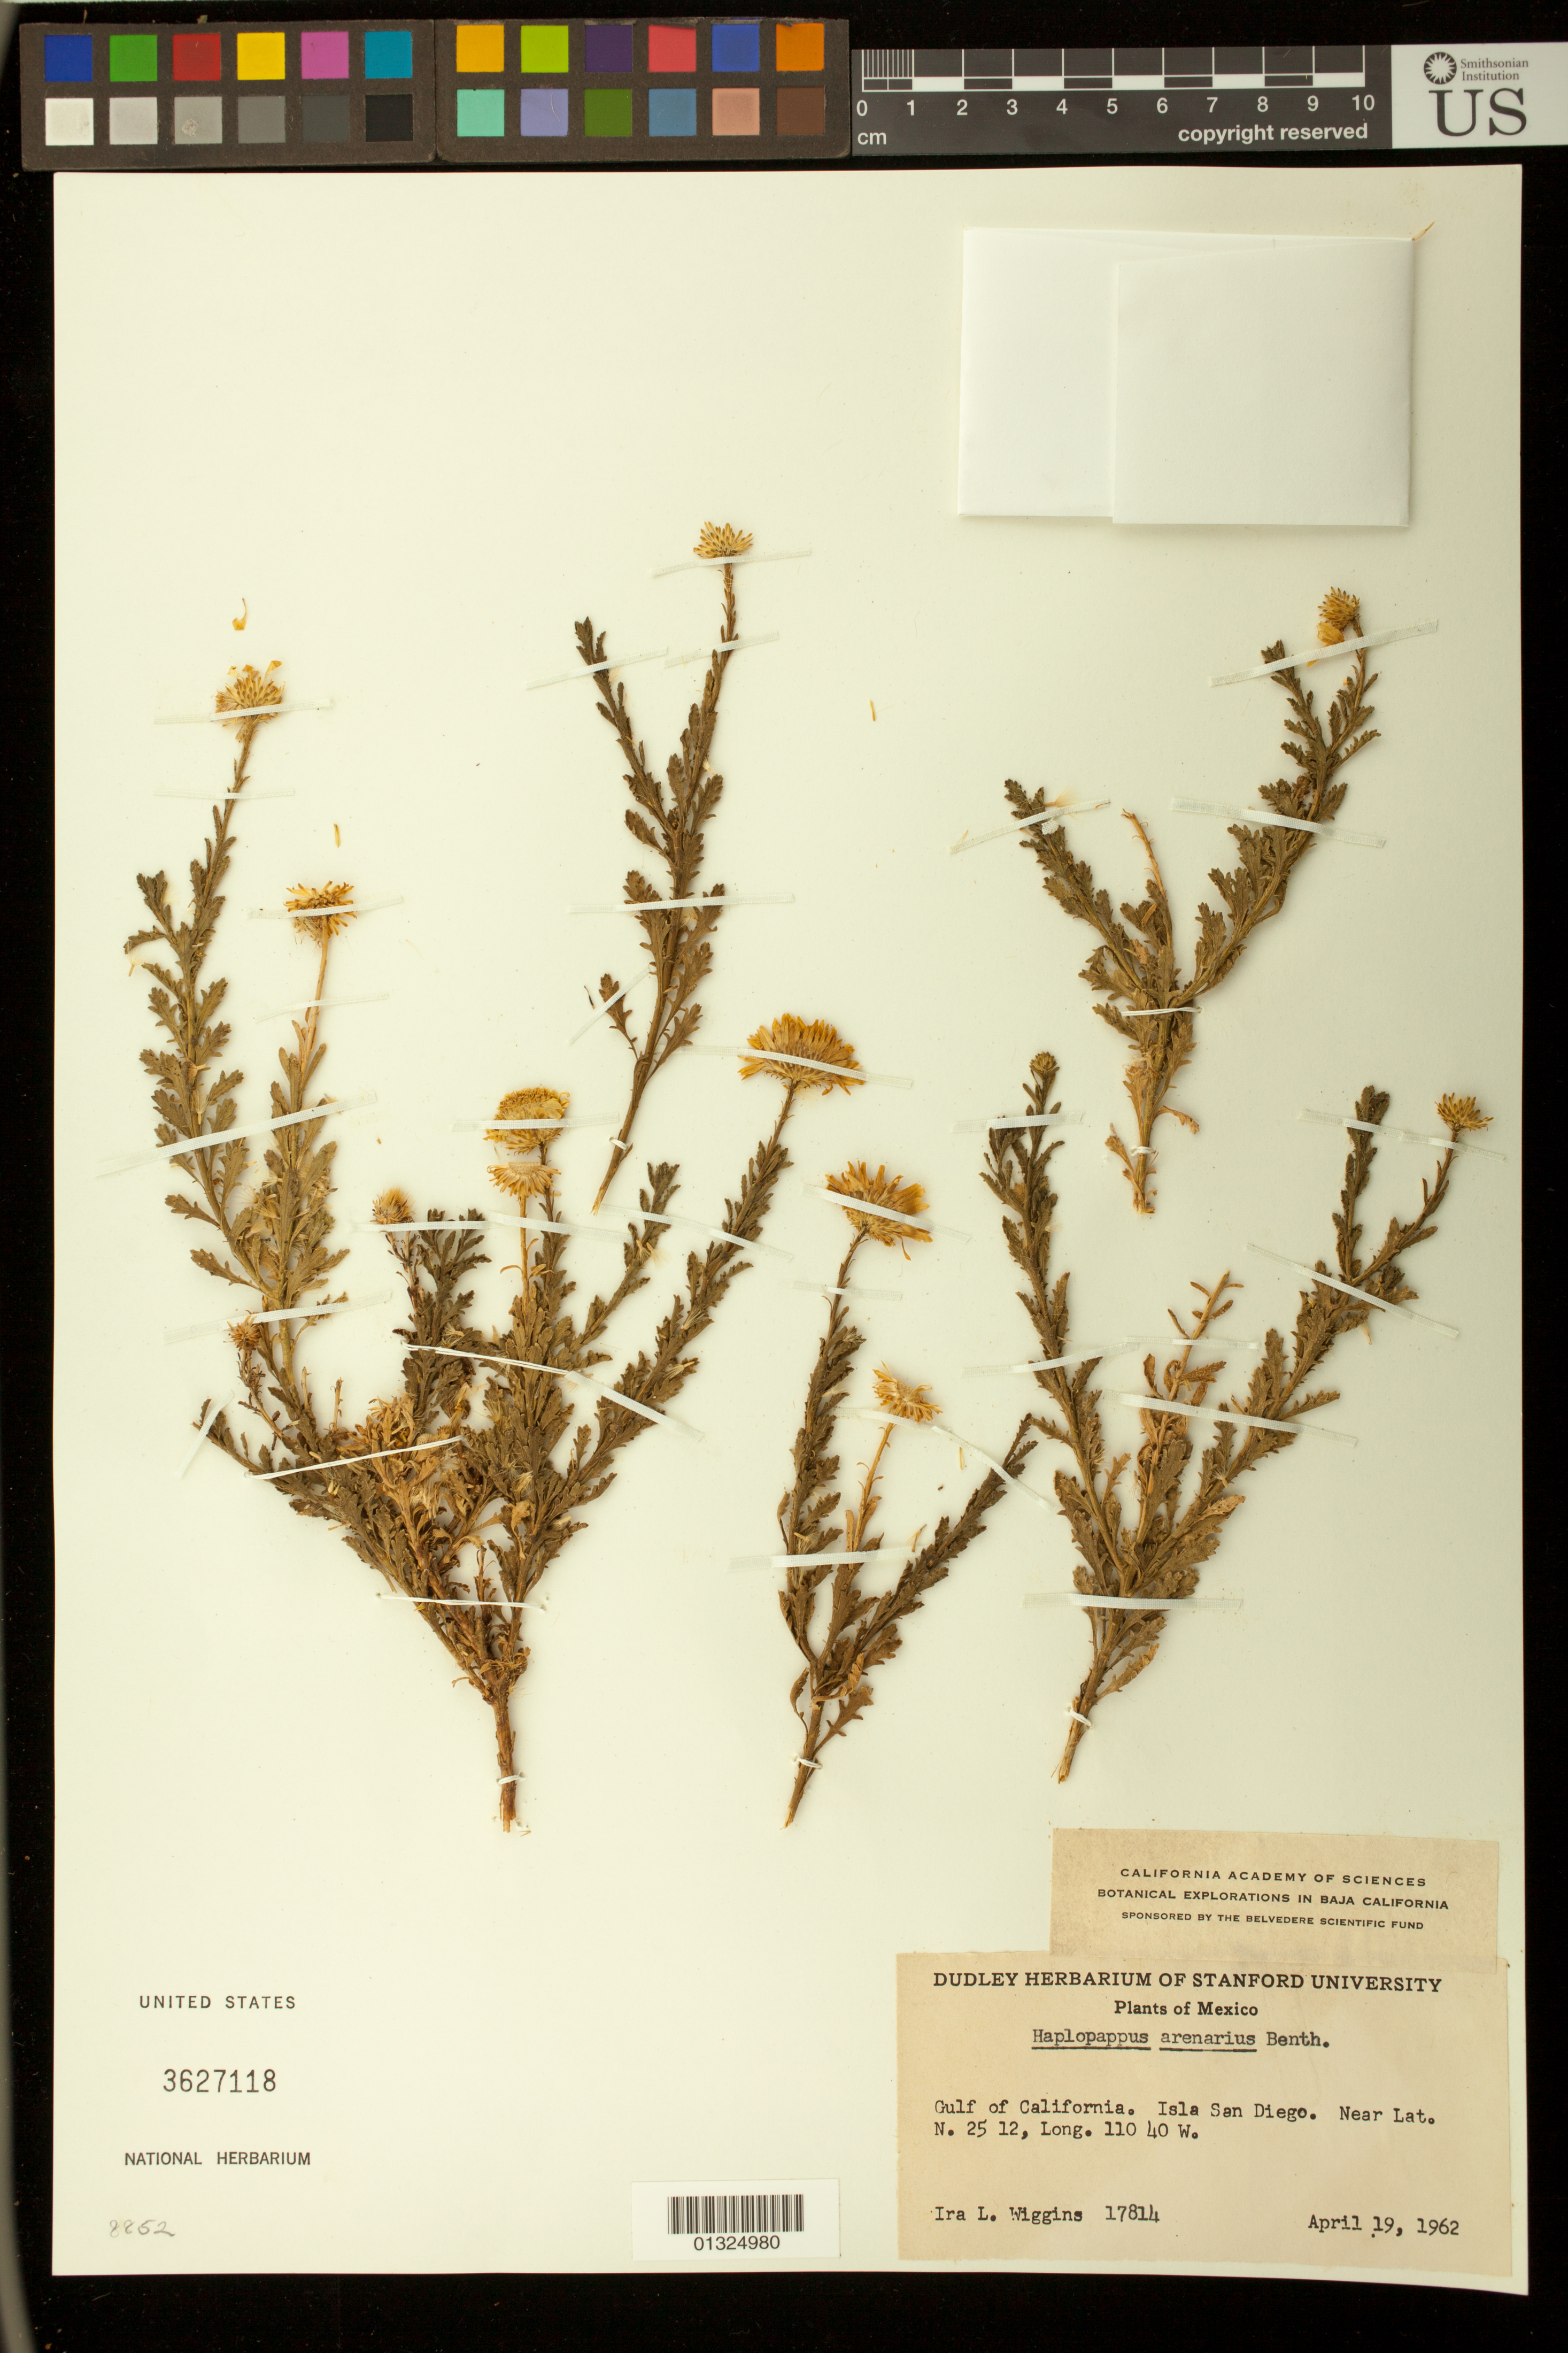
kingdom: Plantae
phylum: Tracheophyta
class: Magnoliopsida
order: Asterales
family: Asteraceae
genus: Haplopappus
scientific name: Haplopappus arenarius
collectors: I. L. Wiggins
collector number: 17814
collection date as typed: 19 April 1962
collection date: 1962-04-19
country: Mexico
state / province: Baja California Sur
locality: Gulf of California. Isla San Diego.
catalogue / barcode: US 3627118